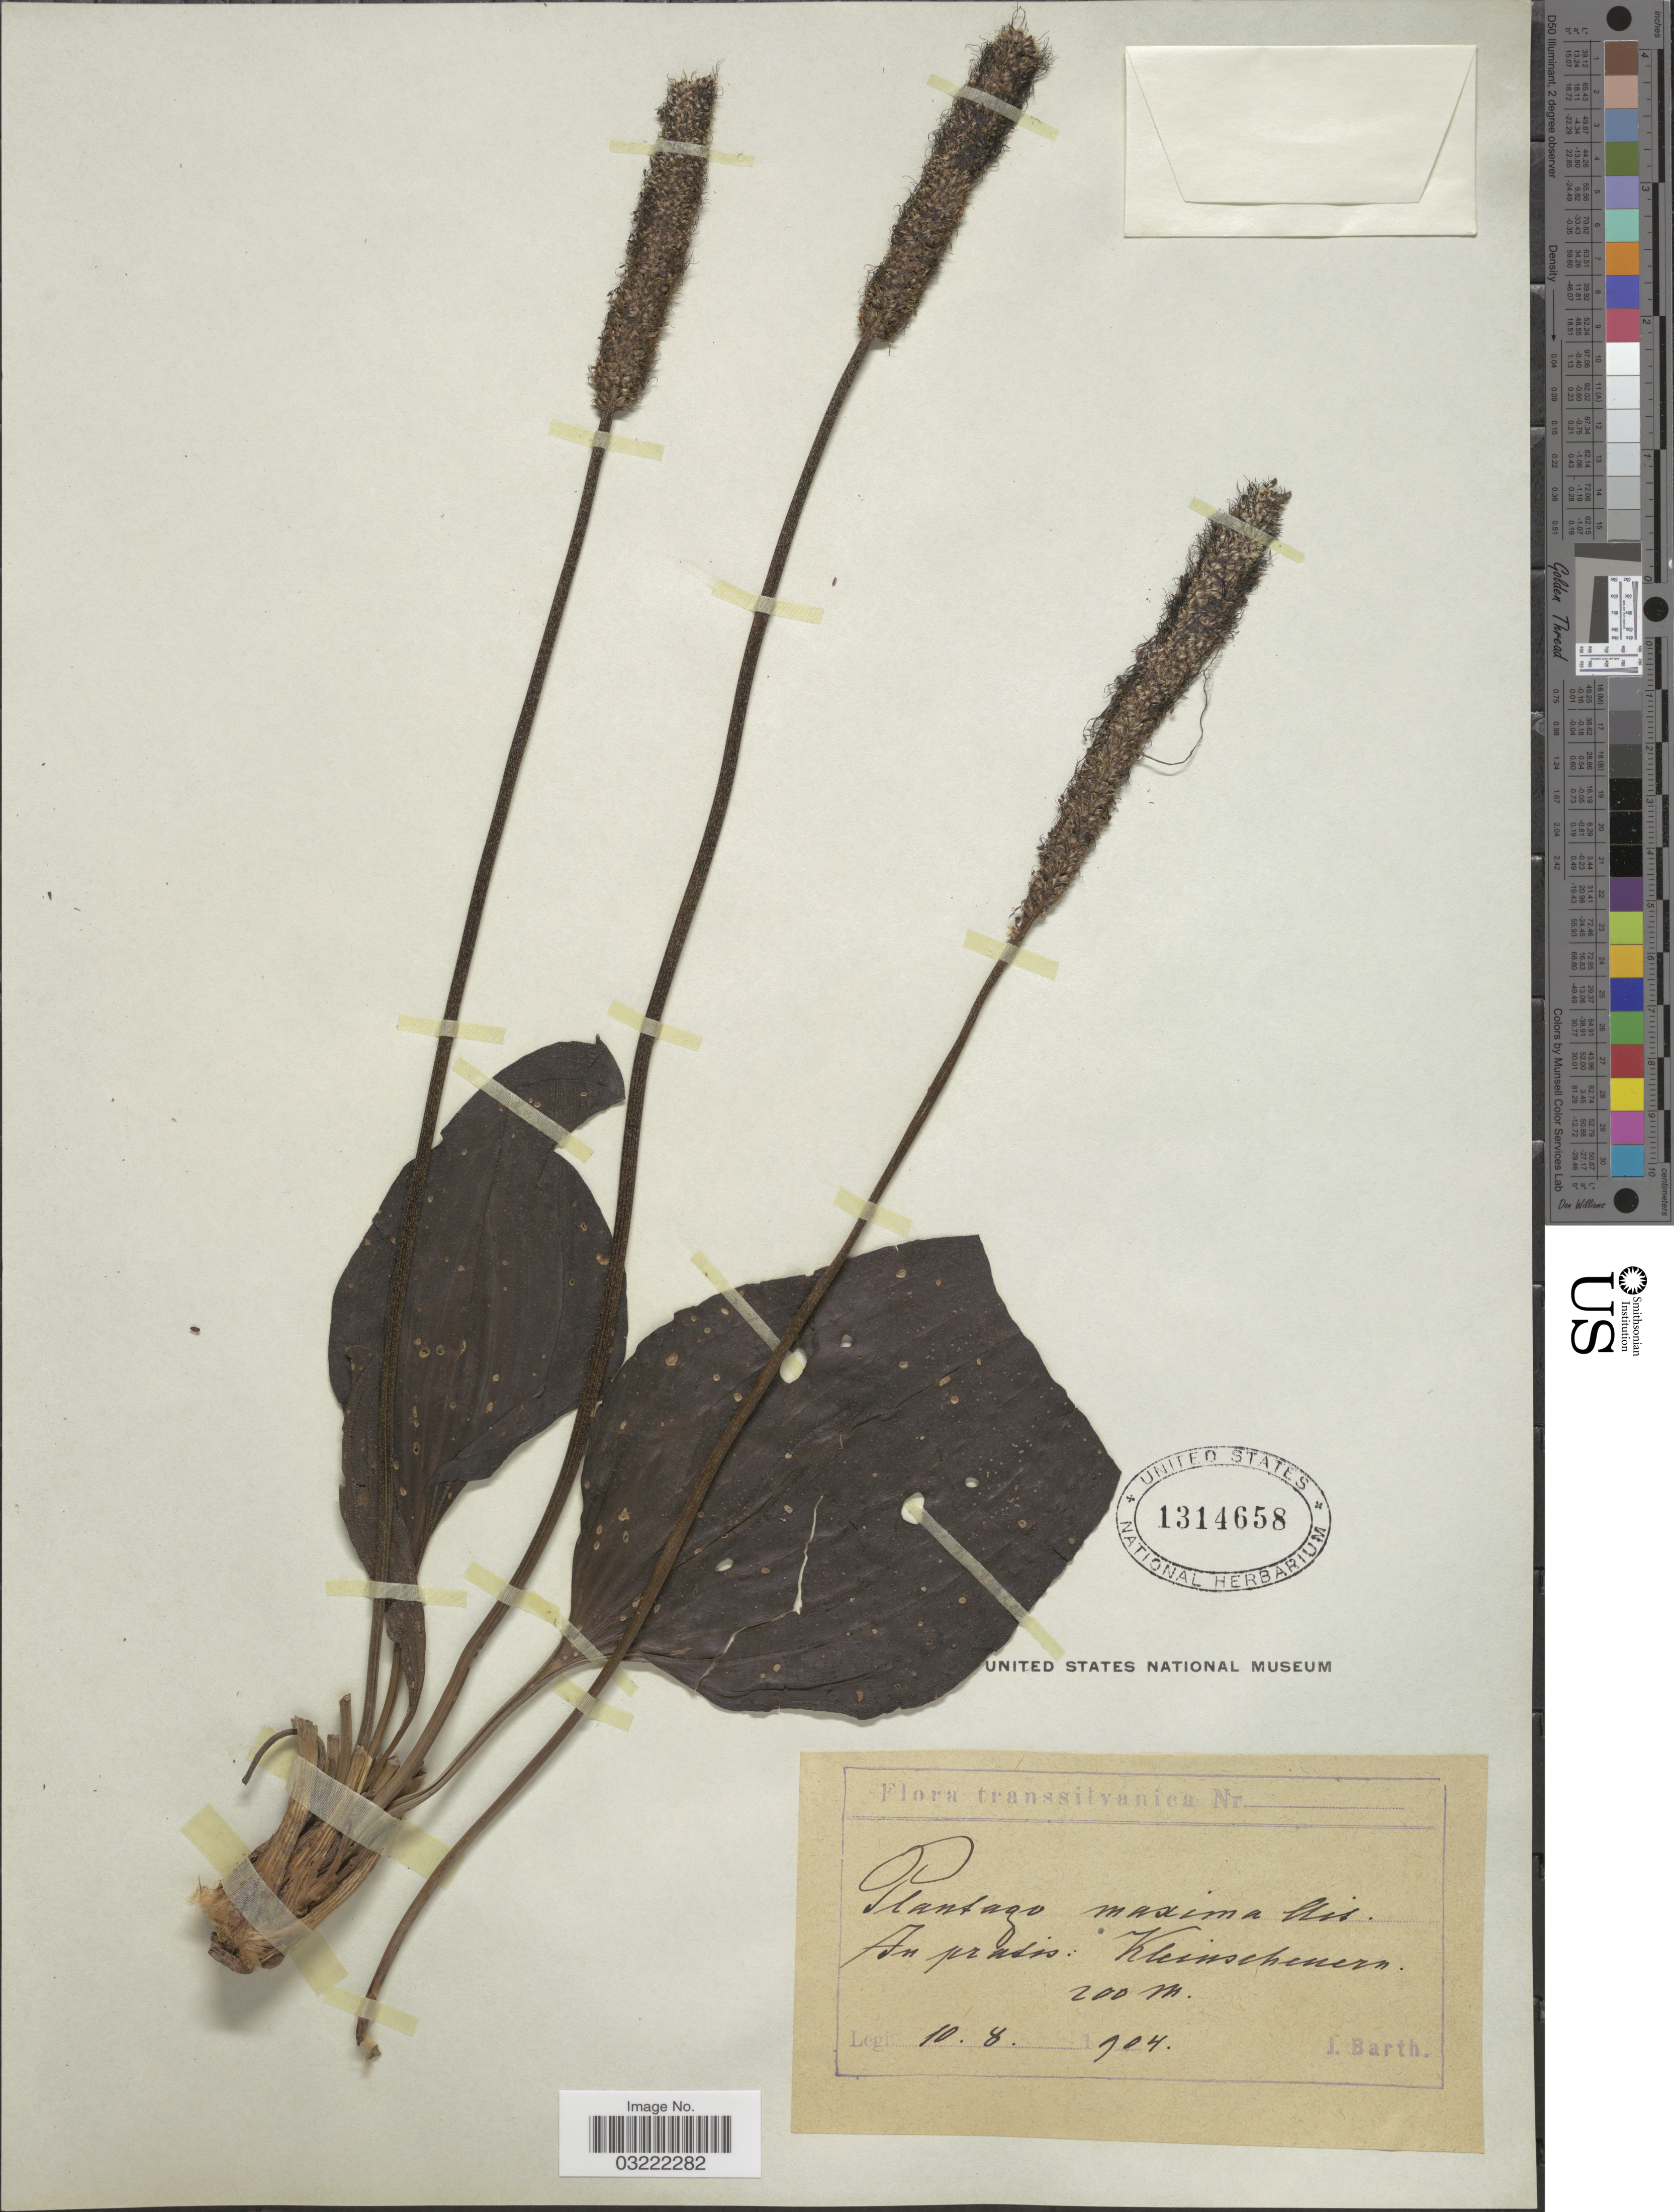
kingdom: Plantae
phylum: Tracheophyta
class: Magnoliopsida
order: Lamiales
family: Plantaginaceae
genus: Plantago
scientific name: Plantago maxima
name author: Juss. ex Jacq.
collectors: J. Barth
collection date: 1904-08-10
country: Romania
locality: Transsilvanica.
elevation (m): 200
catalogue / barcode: US 1314658